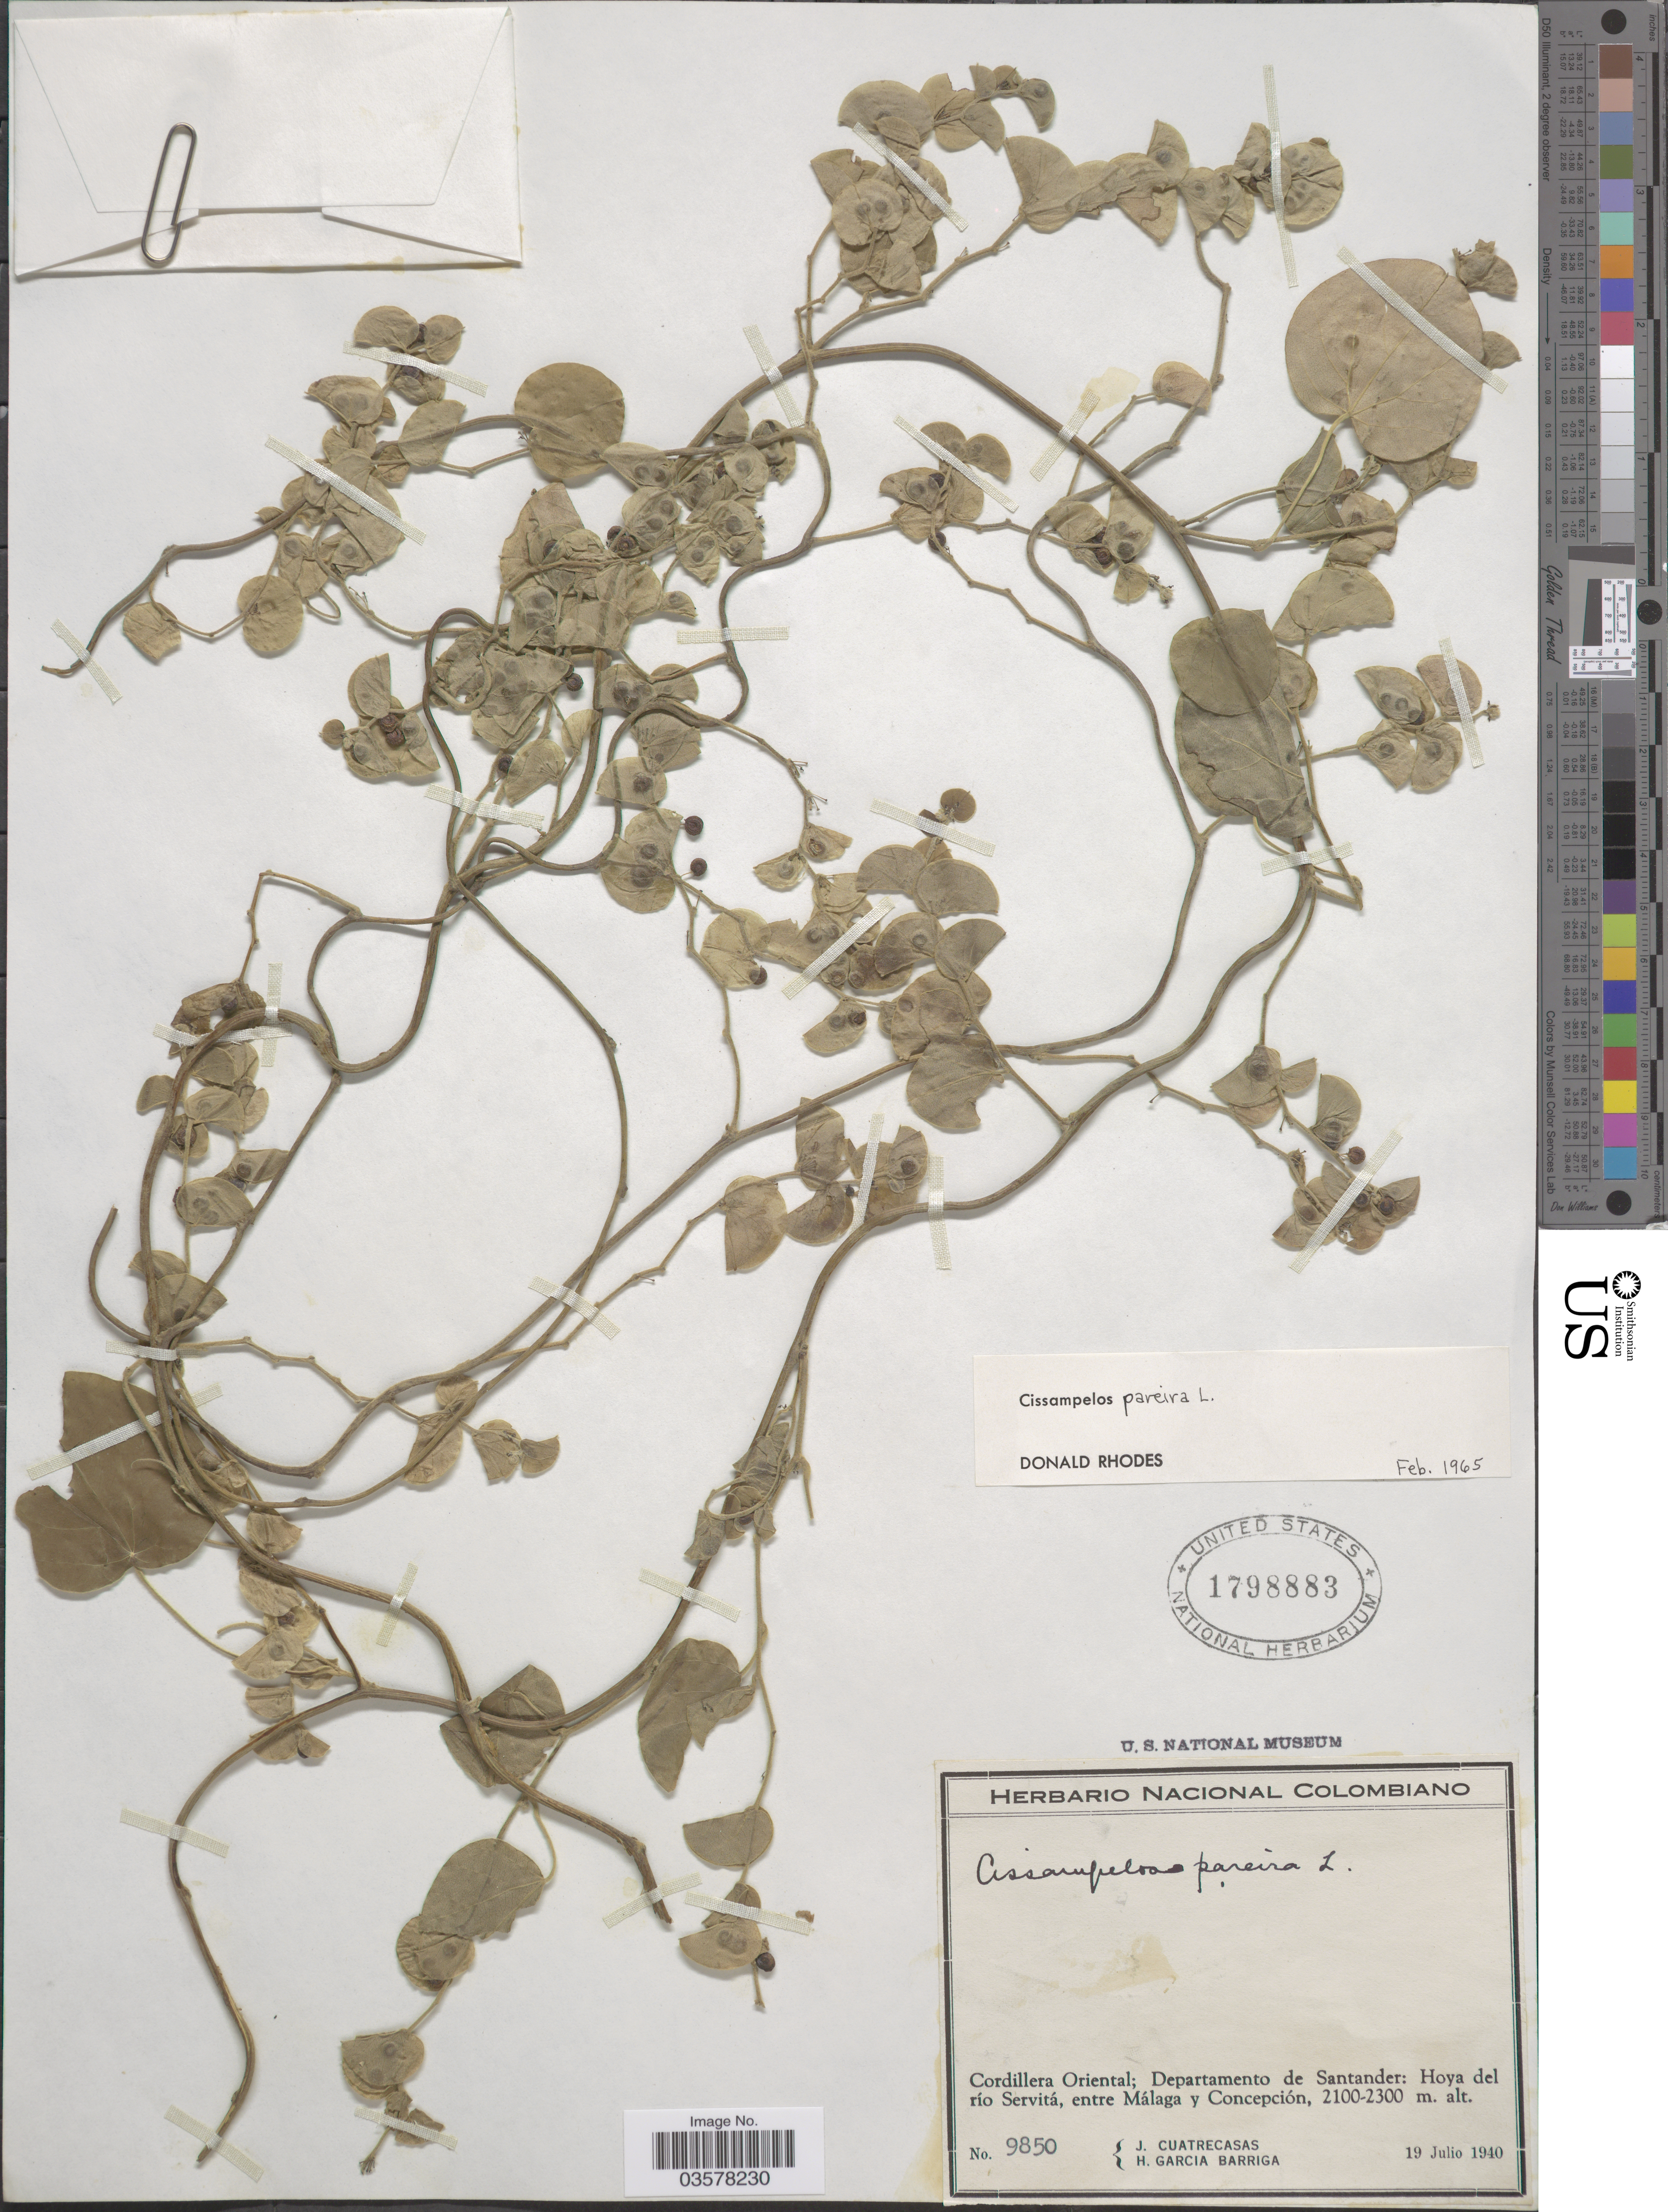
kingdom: Plantae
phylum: Tracheophyta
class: Magnoliopsida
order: Ranunculales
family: Menispermaceae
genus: Cissampelos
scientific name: Cissampelos pareira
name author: L.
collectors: J. Cuatrecasas & H. García Barriga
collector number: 9850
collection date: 1940-07-19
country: Colombia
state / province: Santander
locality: Cordillera Oriental; Departamento de Santander: Hoya del río Servitá, entre Mágala y Concepción.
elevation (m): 2100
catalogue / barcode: US 1798883